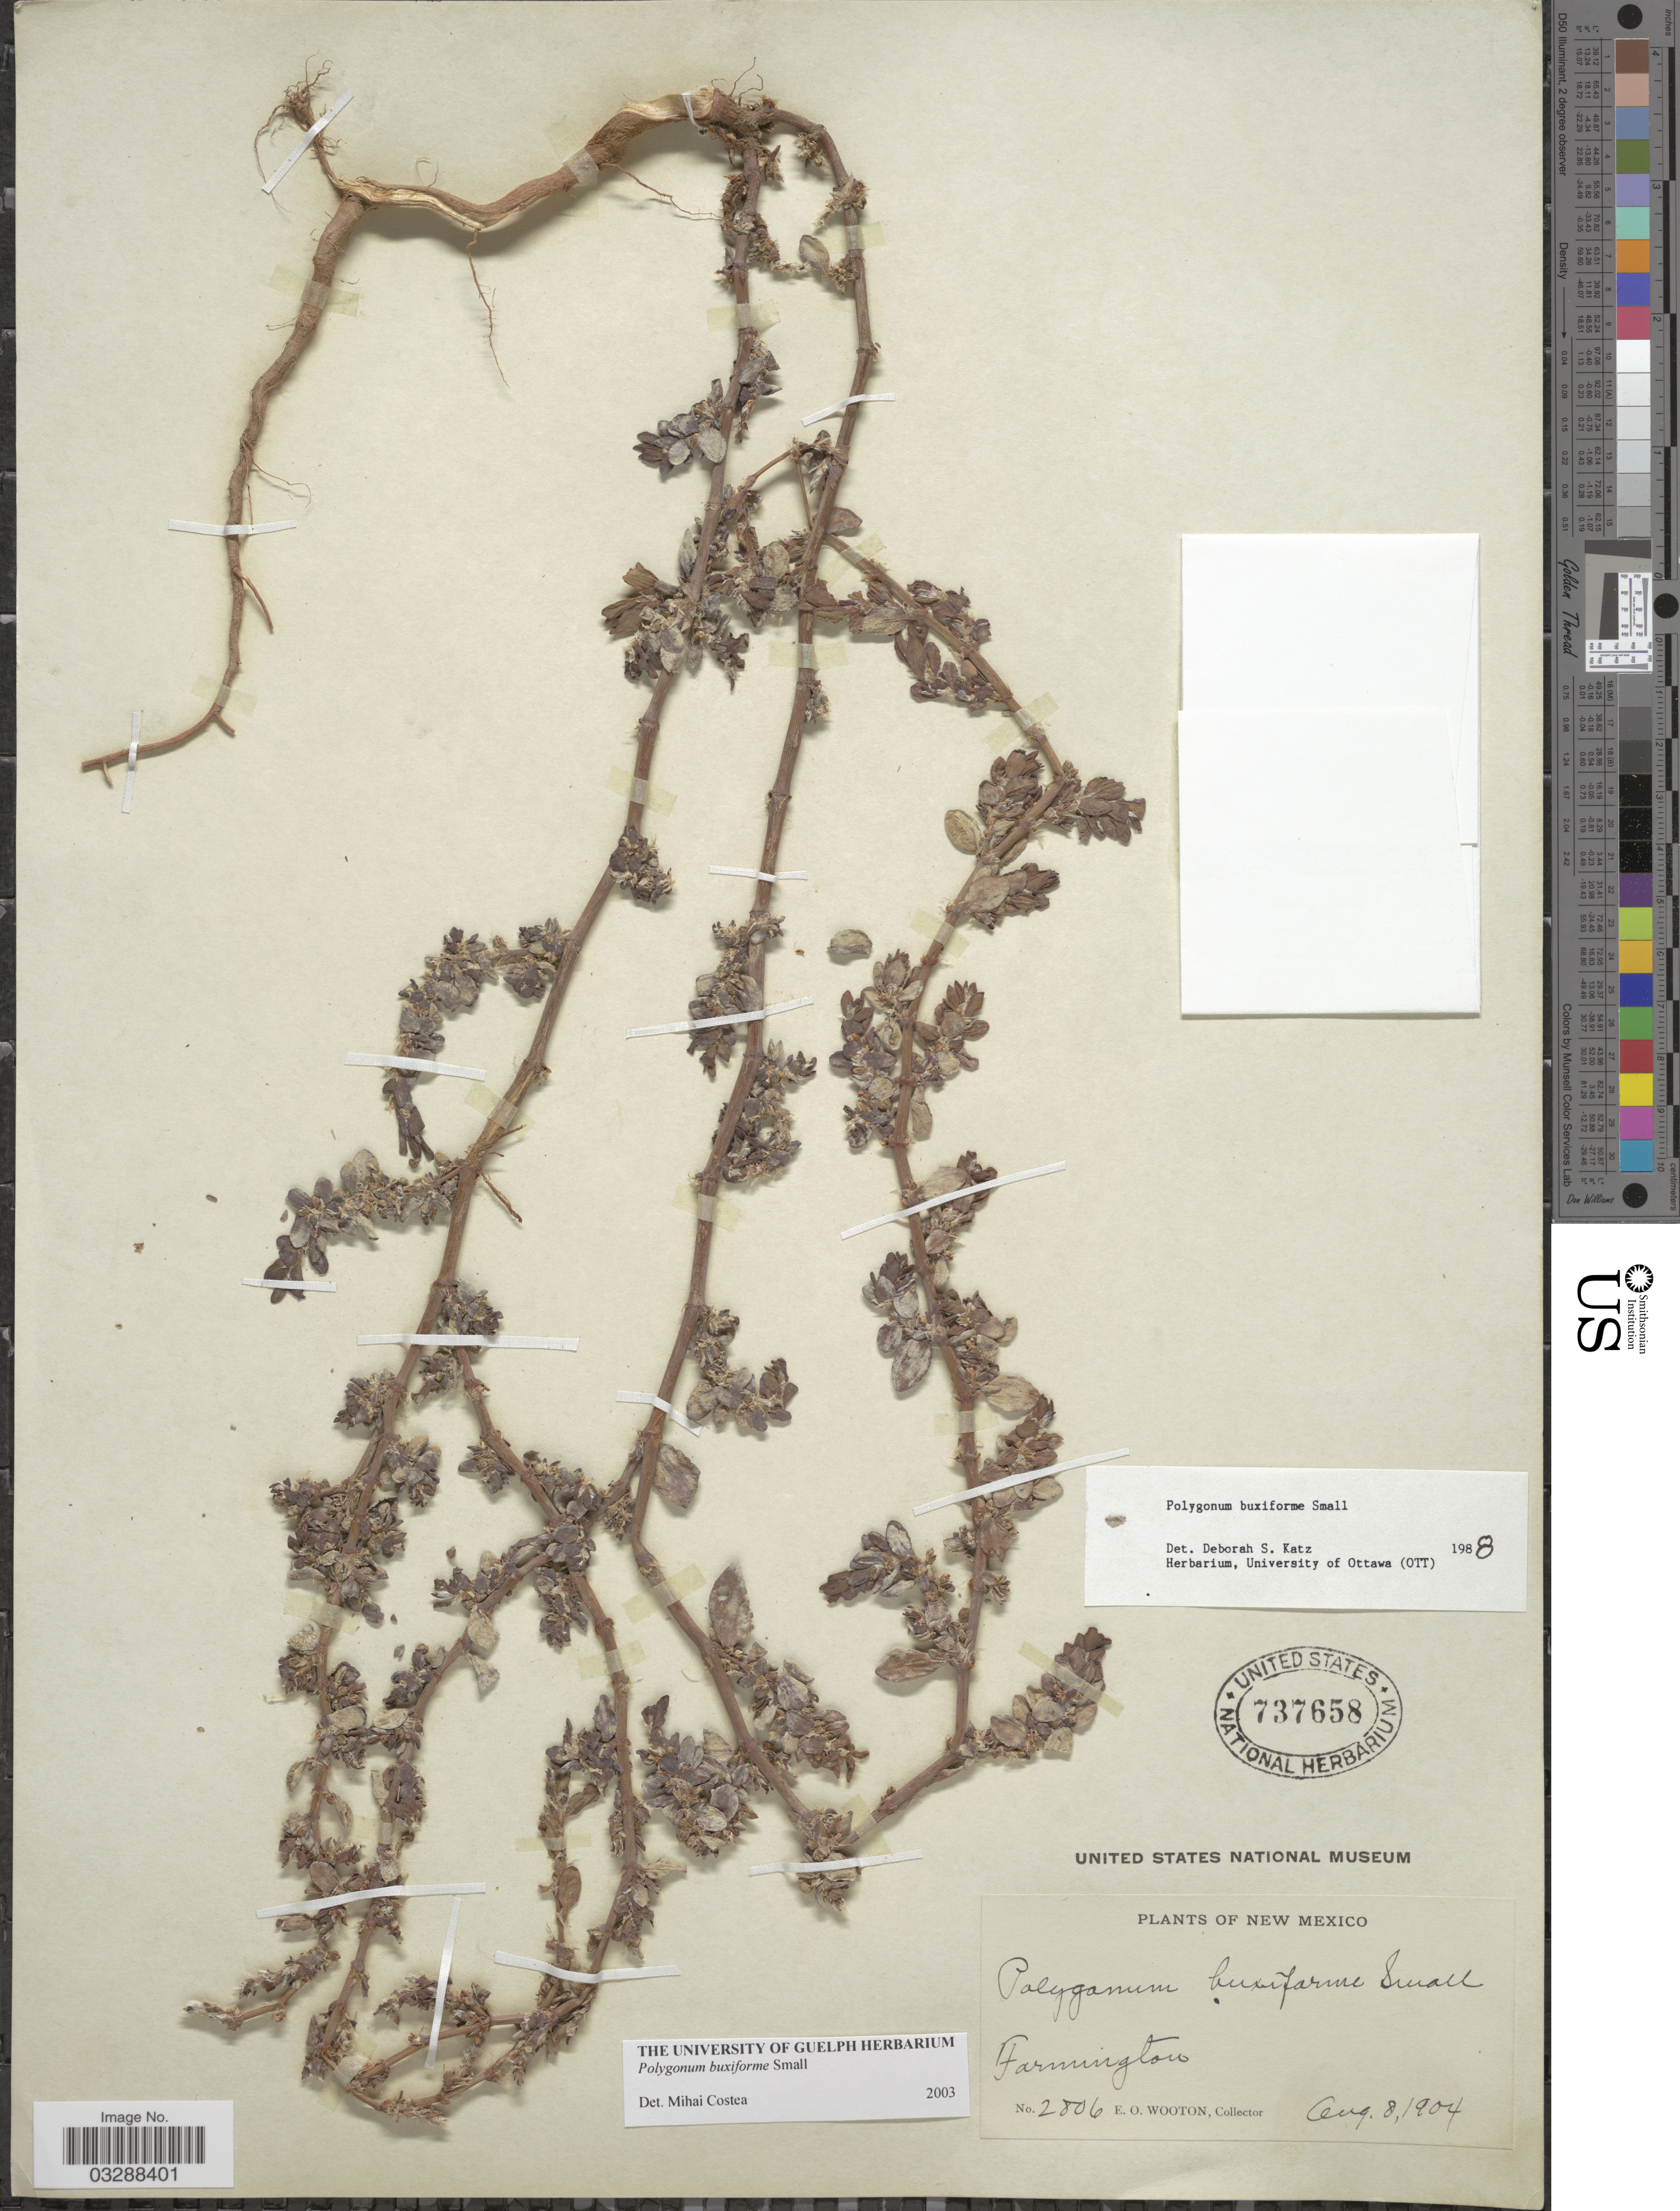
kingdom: Plantae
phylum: Tracheophyta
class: Magnoliopsida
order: Caryophyllales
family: Polygonaceae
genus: Polygonum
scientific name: Polygonum buxiforme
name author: Small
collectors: E. O. Wooton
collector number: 2806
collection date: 1904-08-08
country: United States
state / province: New Mexico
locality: Farmington.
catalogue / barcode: US 737658